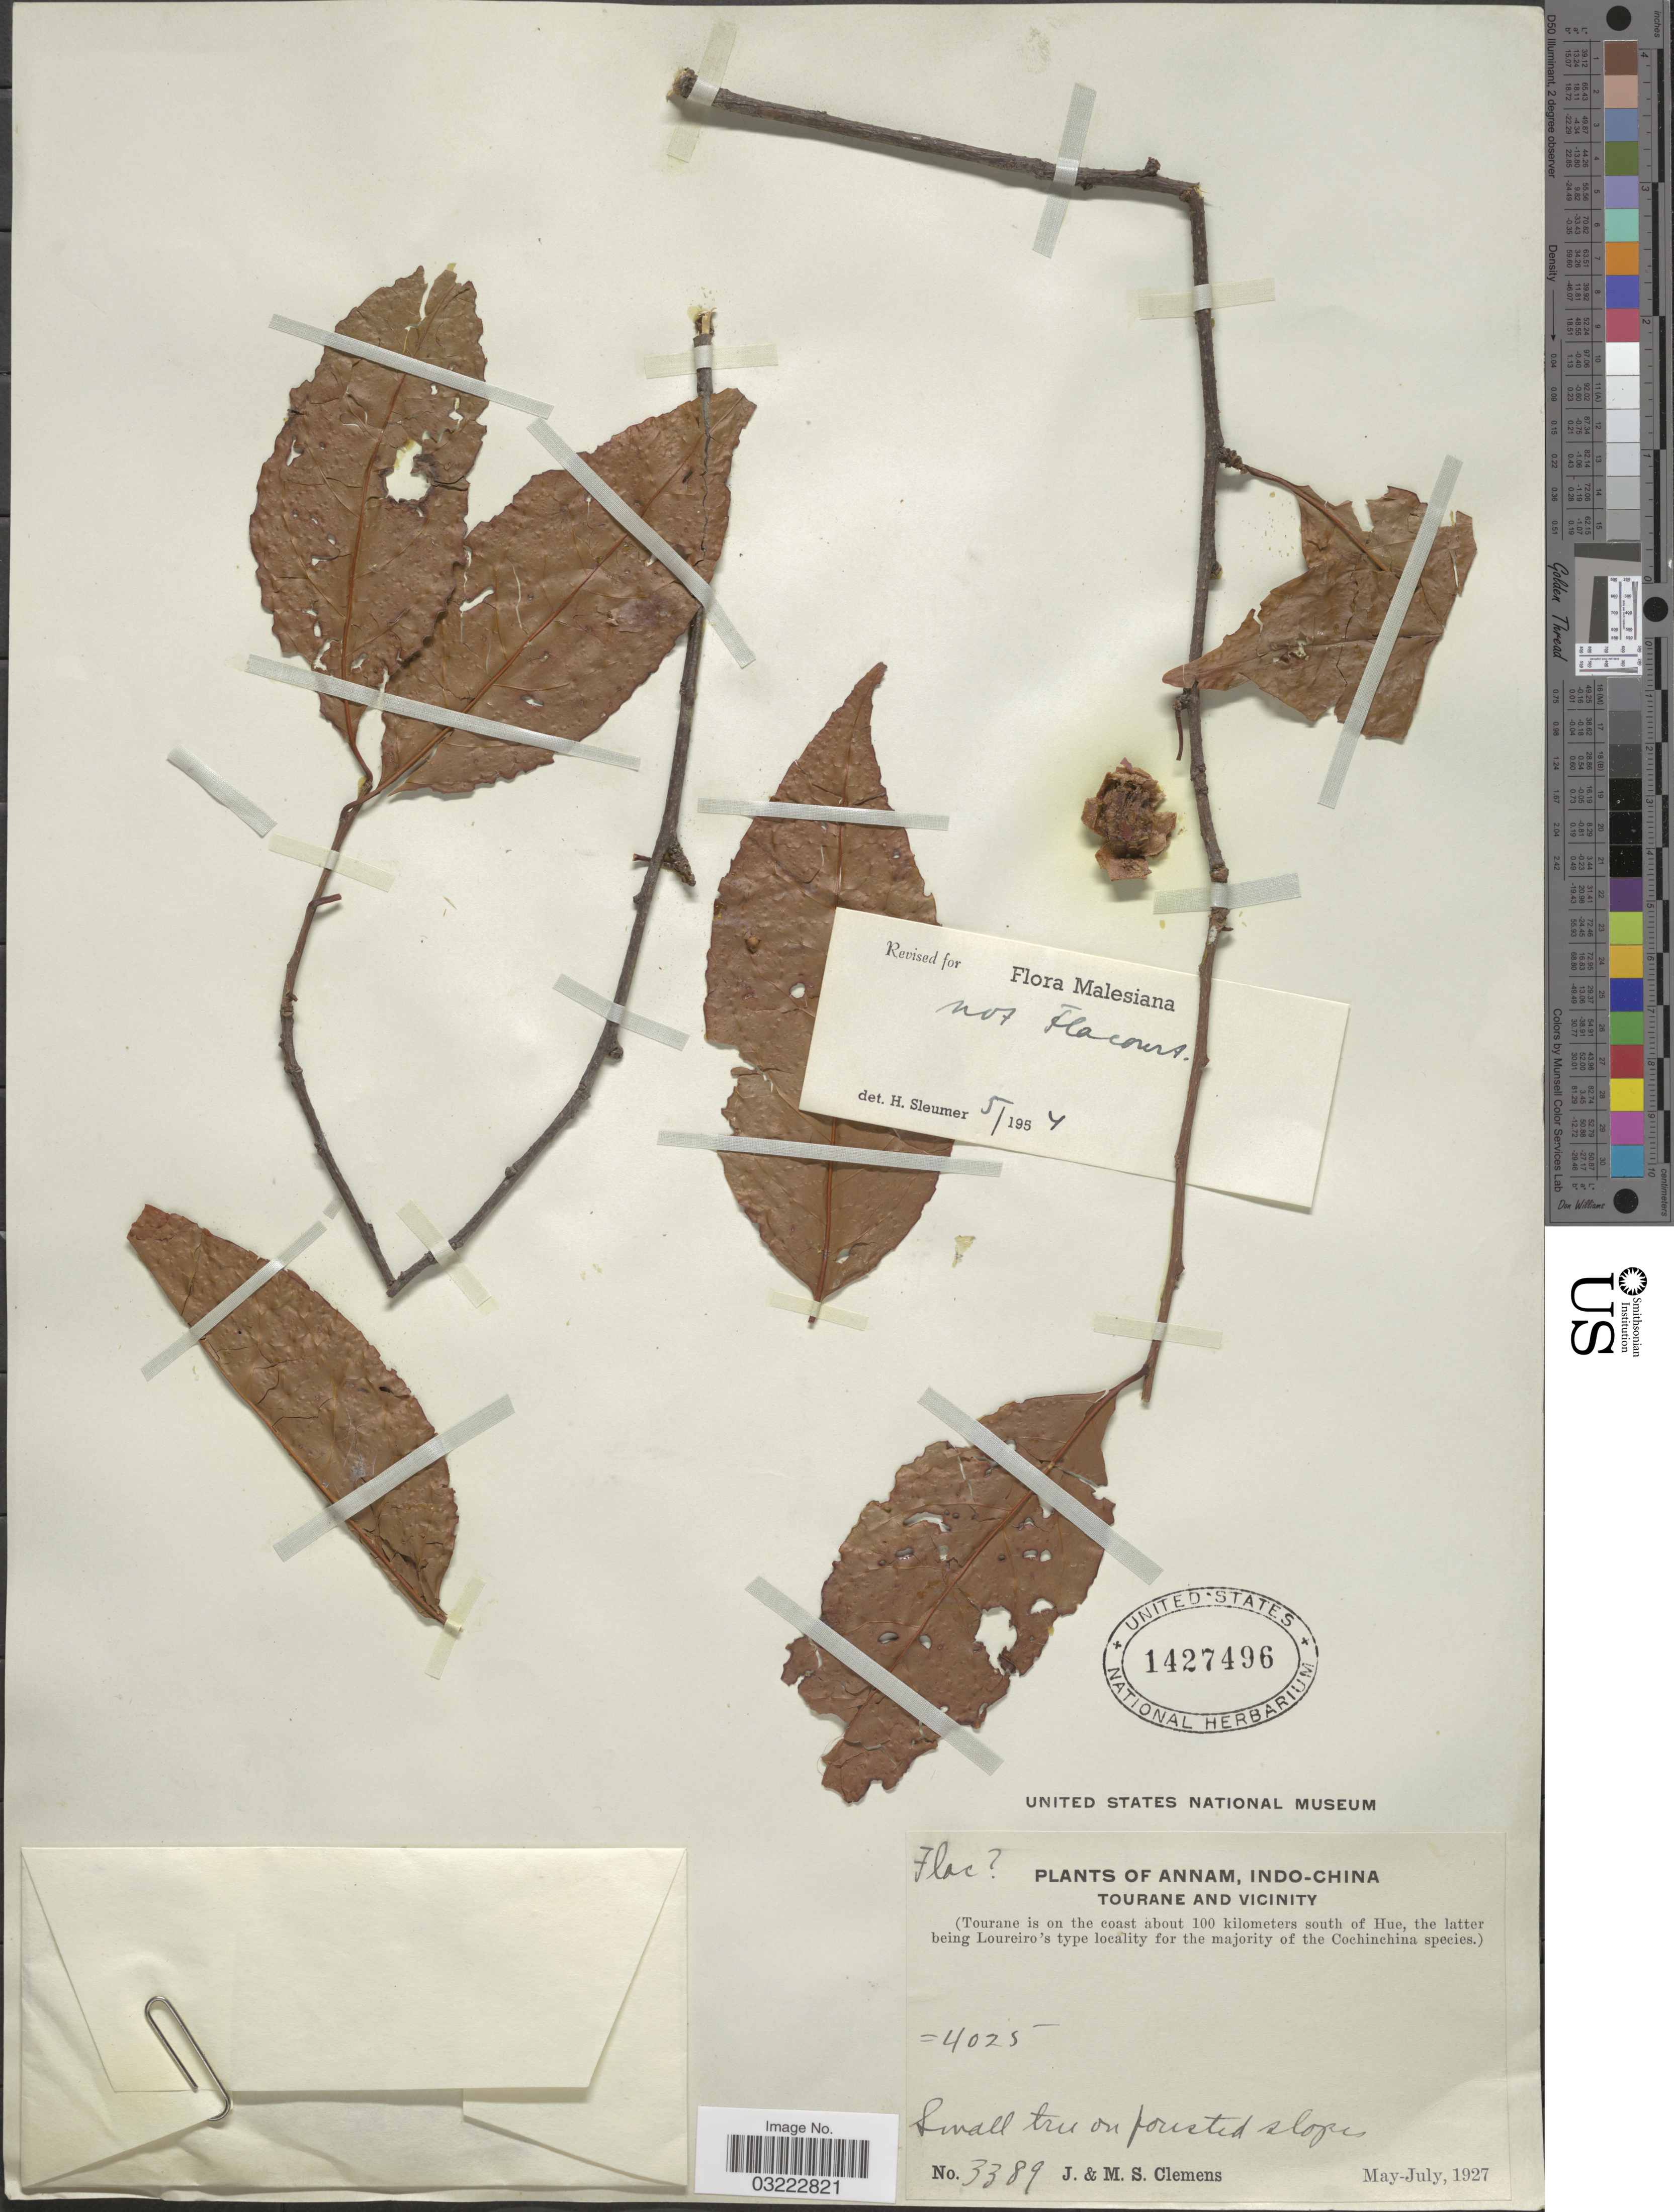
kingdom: Plantae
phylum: Tracheophyta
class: Magnoliopsida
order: Malpighiales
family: Salicaceae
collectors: J. Clemens & M. S. Clemens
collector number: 3389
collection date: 1927-05/1927-07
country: Vietnam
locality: Annam, Indo-China, Tourane and vicinity (Tourane is on the coast about 100 kilometers south of Hue).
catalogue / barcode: US 1427496